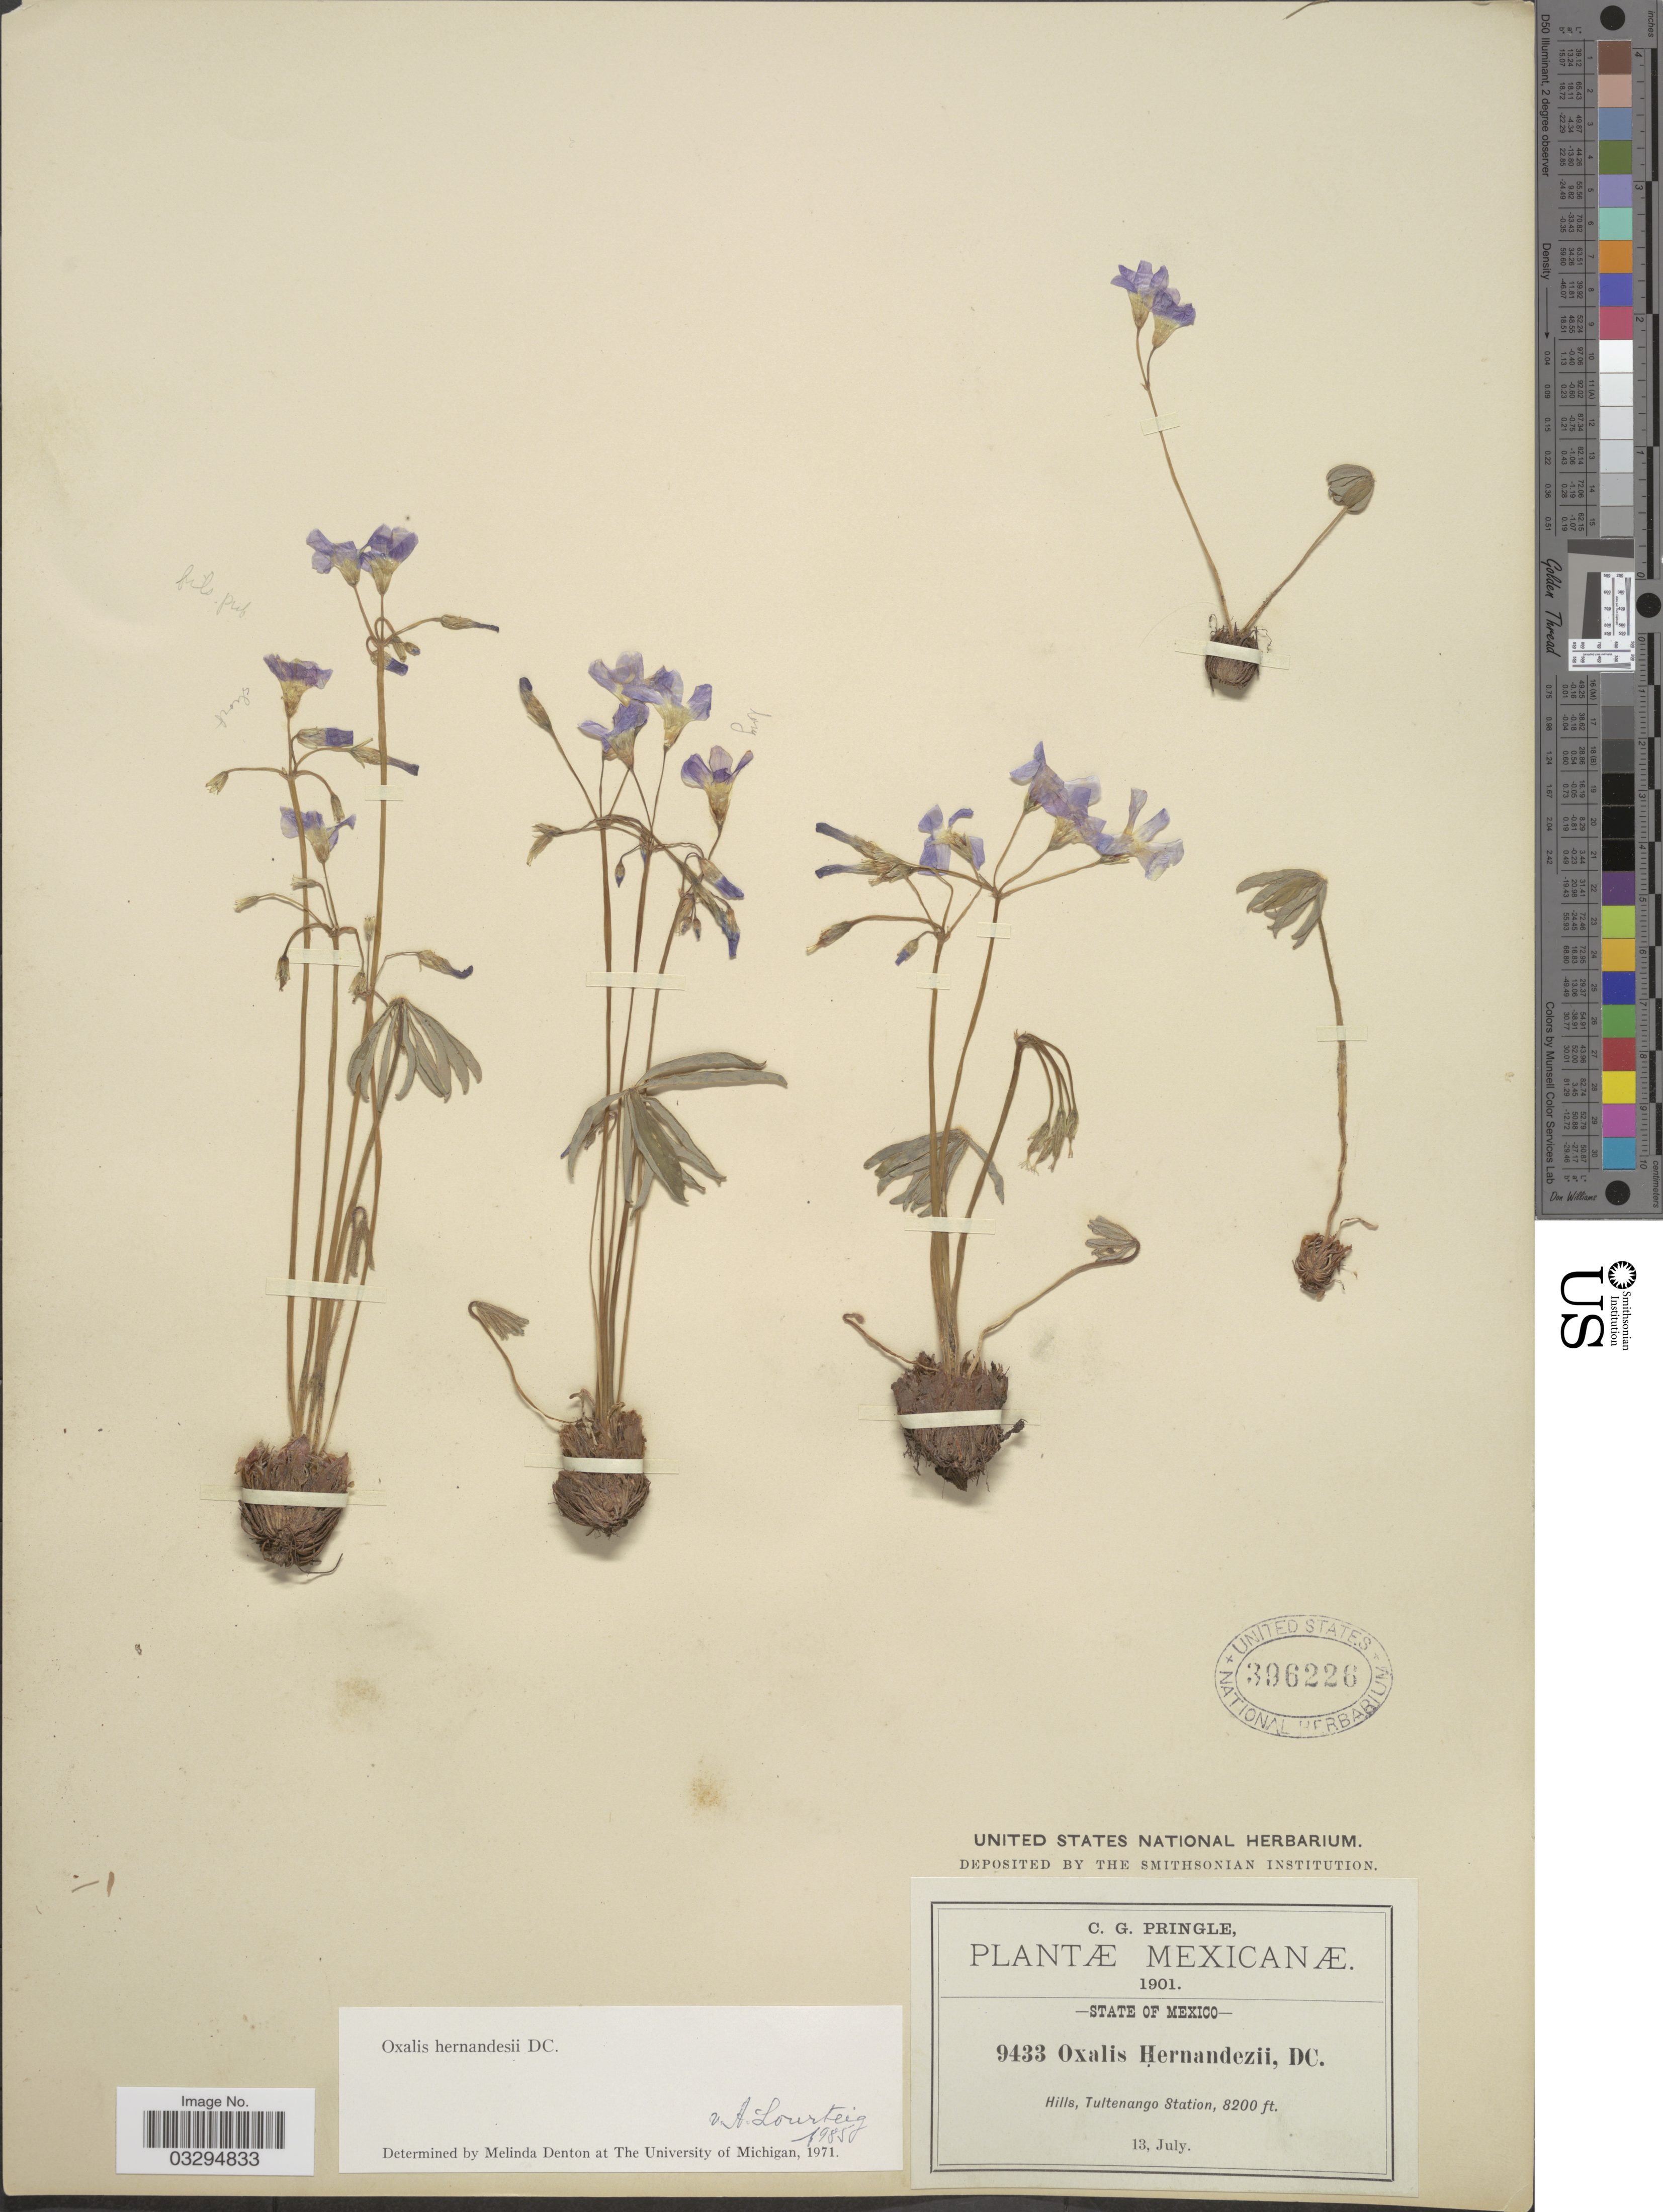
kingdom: Plantae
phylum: Tracheophyta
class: Magnoliopsida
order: Oxalidales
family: Oxalidaceae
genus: Oxalis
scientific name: Oxalis hernandezii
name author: Moc. & Sessé ex DC.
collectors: C. G. Pringle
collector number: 9433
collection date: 1901-07-13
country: Mexico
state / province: México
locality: Hills, Tultenango Station.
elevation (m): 2499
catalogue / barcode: US 396226